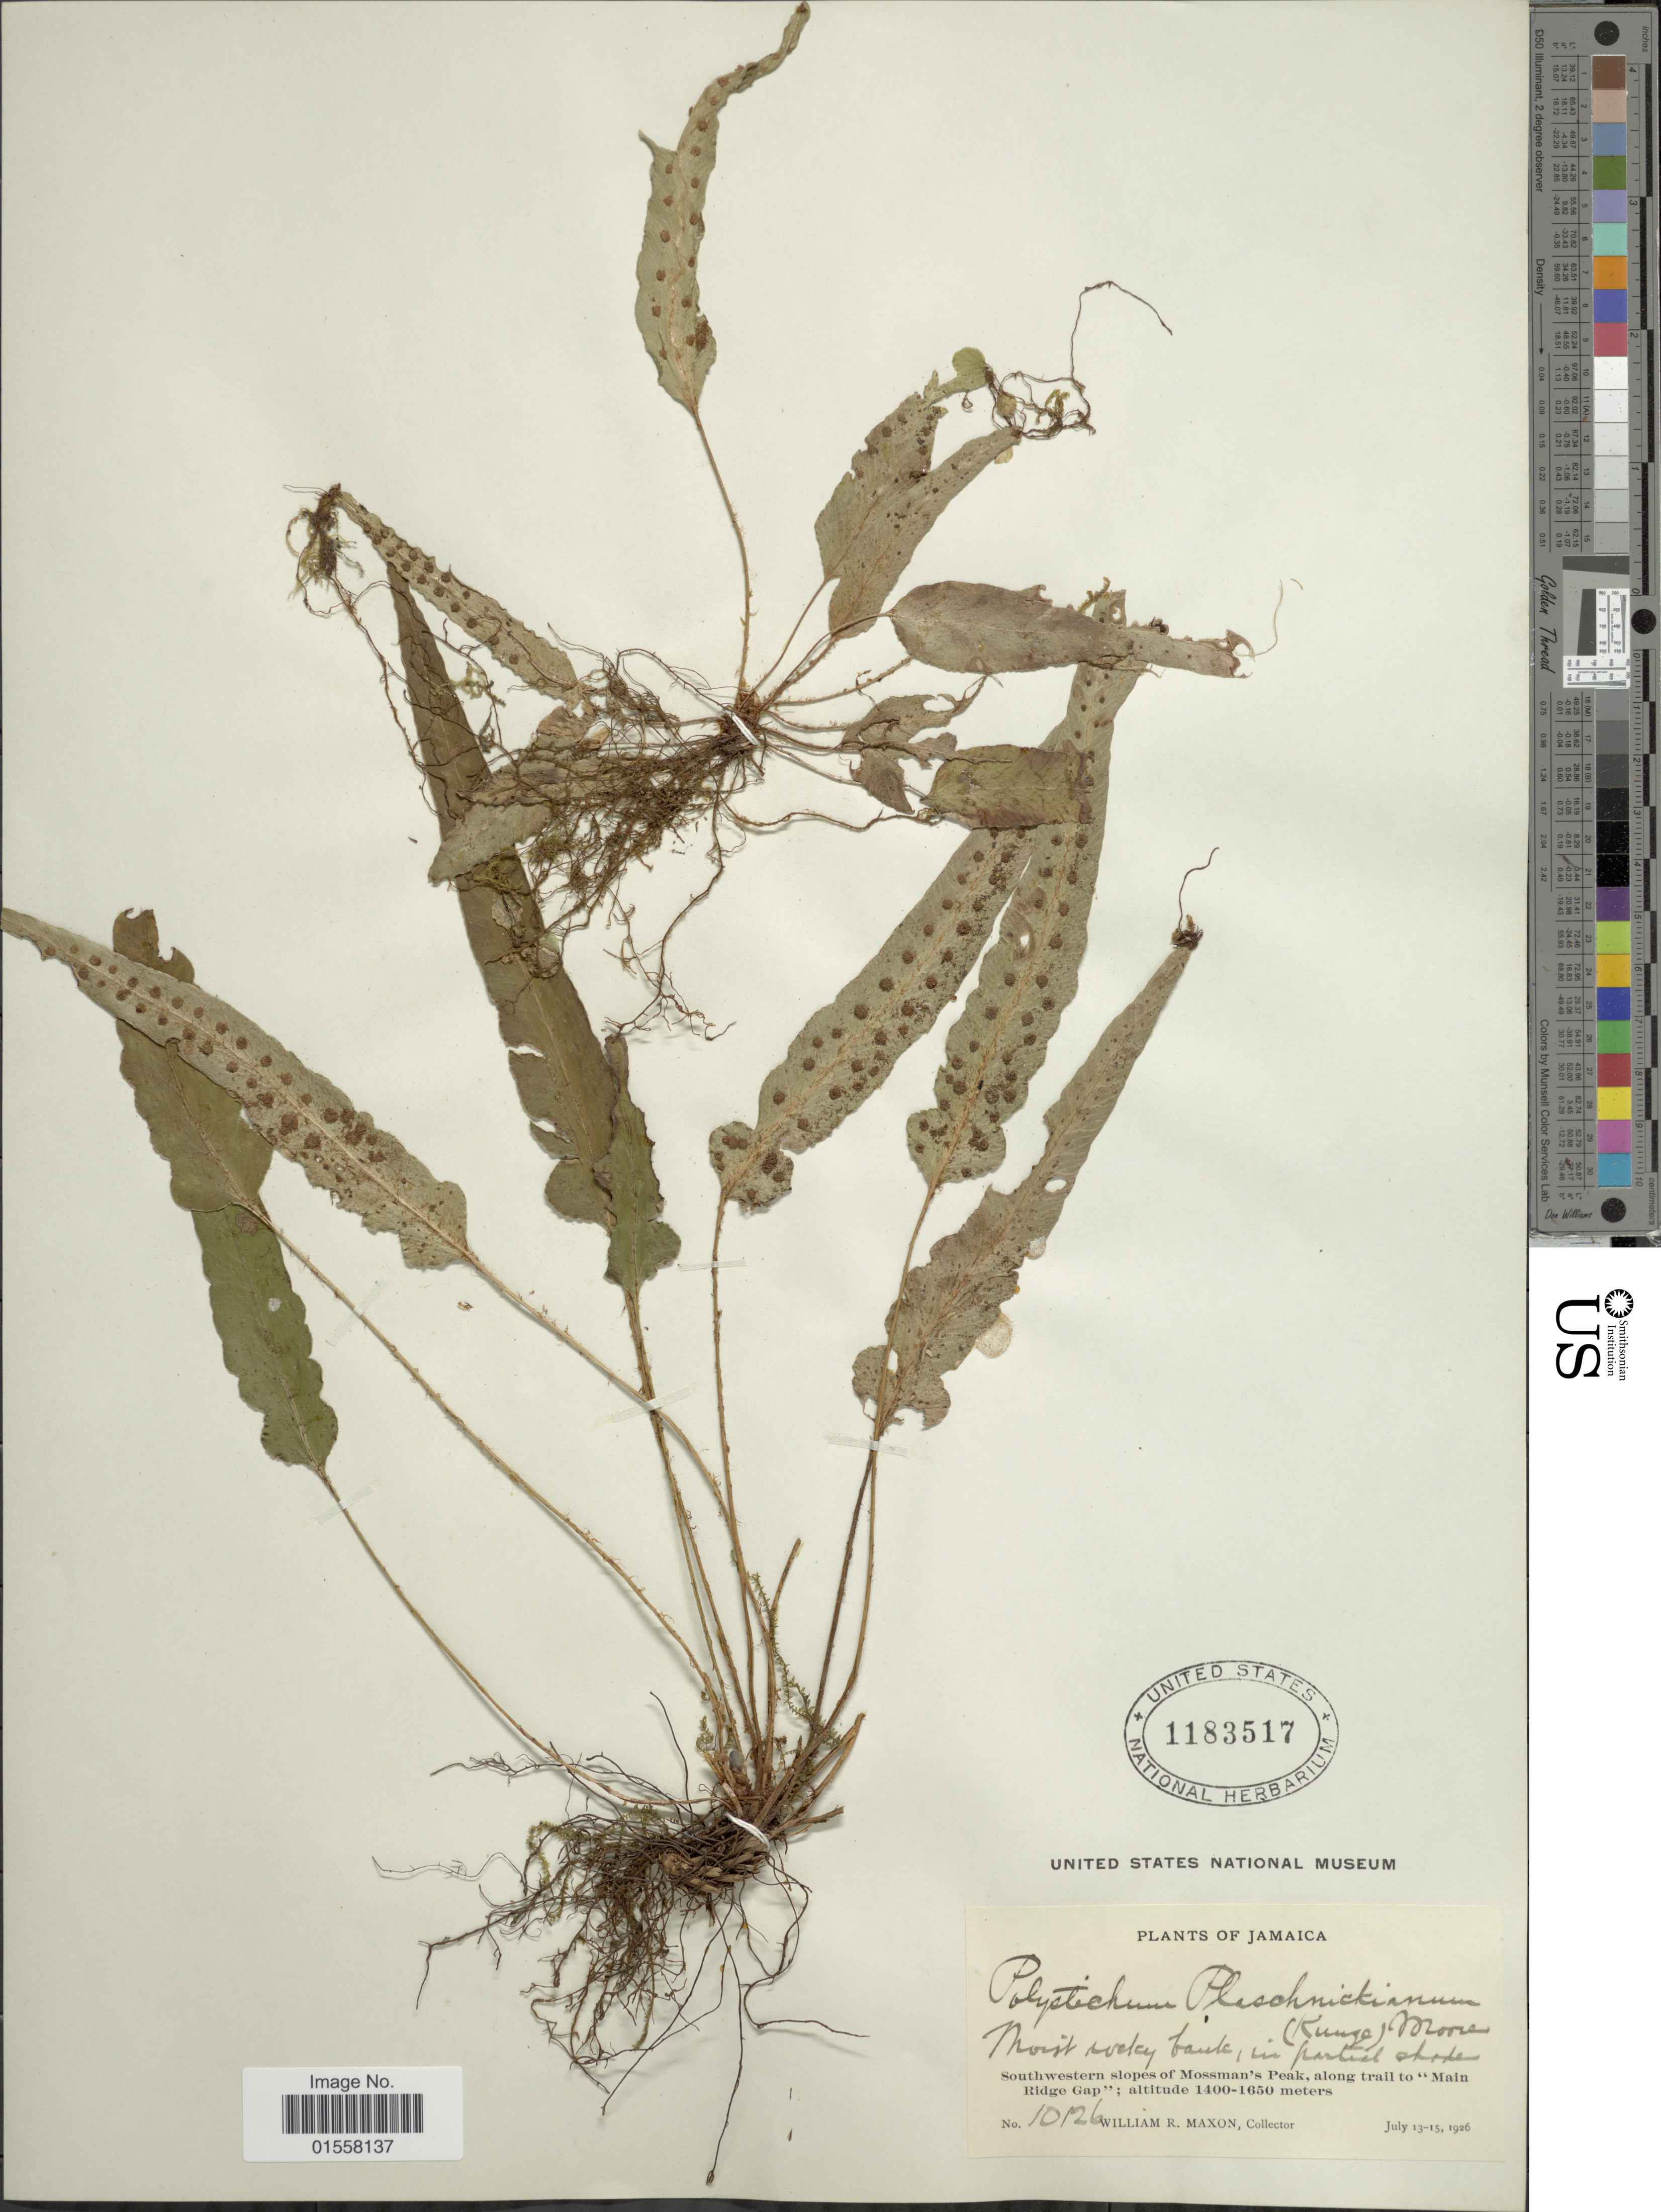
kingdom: Plantae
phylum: Tracheophyta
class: Polypodiopsida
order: Polypodiales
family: Dryopteridaceae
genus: Polystichum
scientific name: Polystichum plaschnickianum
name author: (Kunze) Moore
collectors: W. R. Maxon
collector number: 10126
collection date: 1926-07-13/1926-07-15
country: Jamaica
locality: Jamaica. Southwestern slopes of Mossman's Peak, along trail to "Main Ridge Gap".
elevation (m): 1400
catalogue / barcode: US 118317